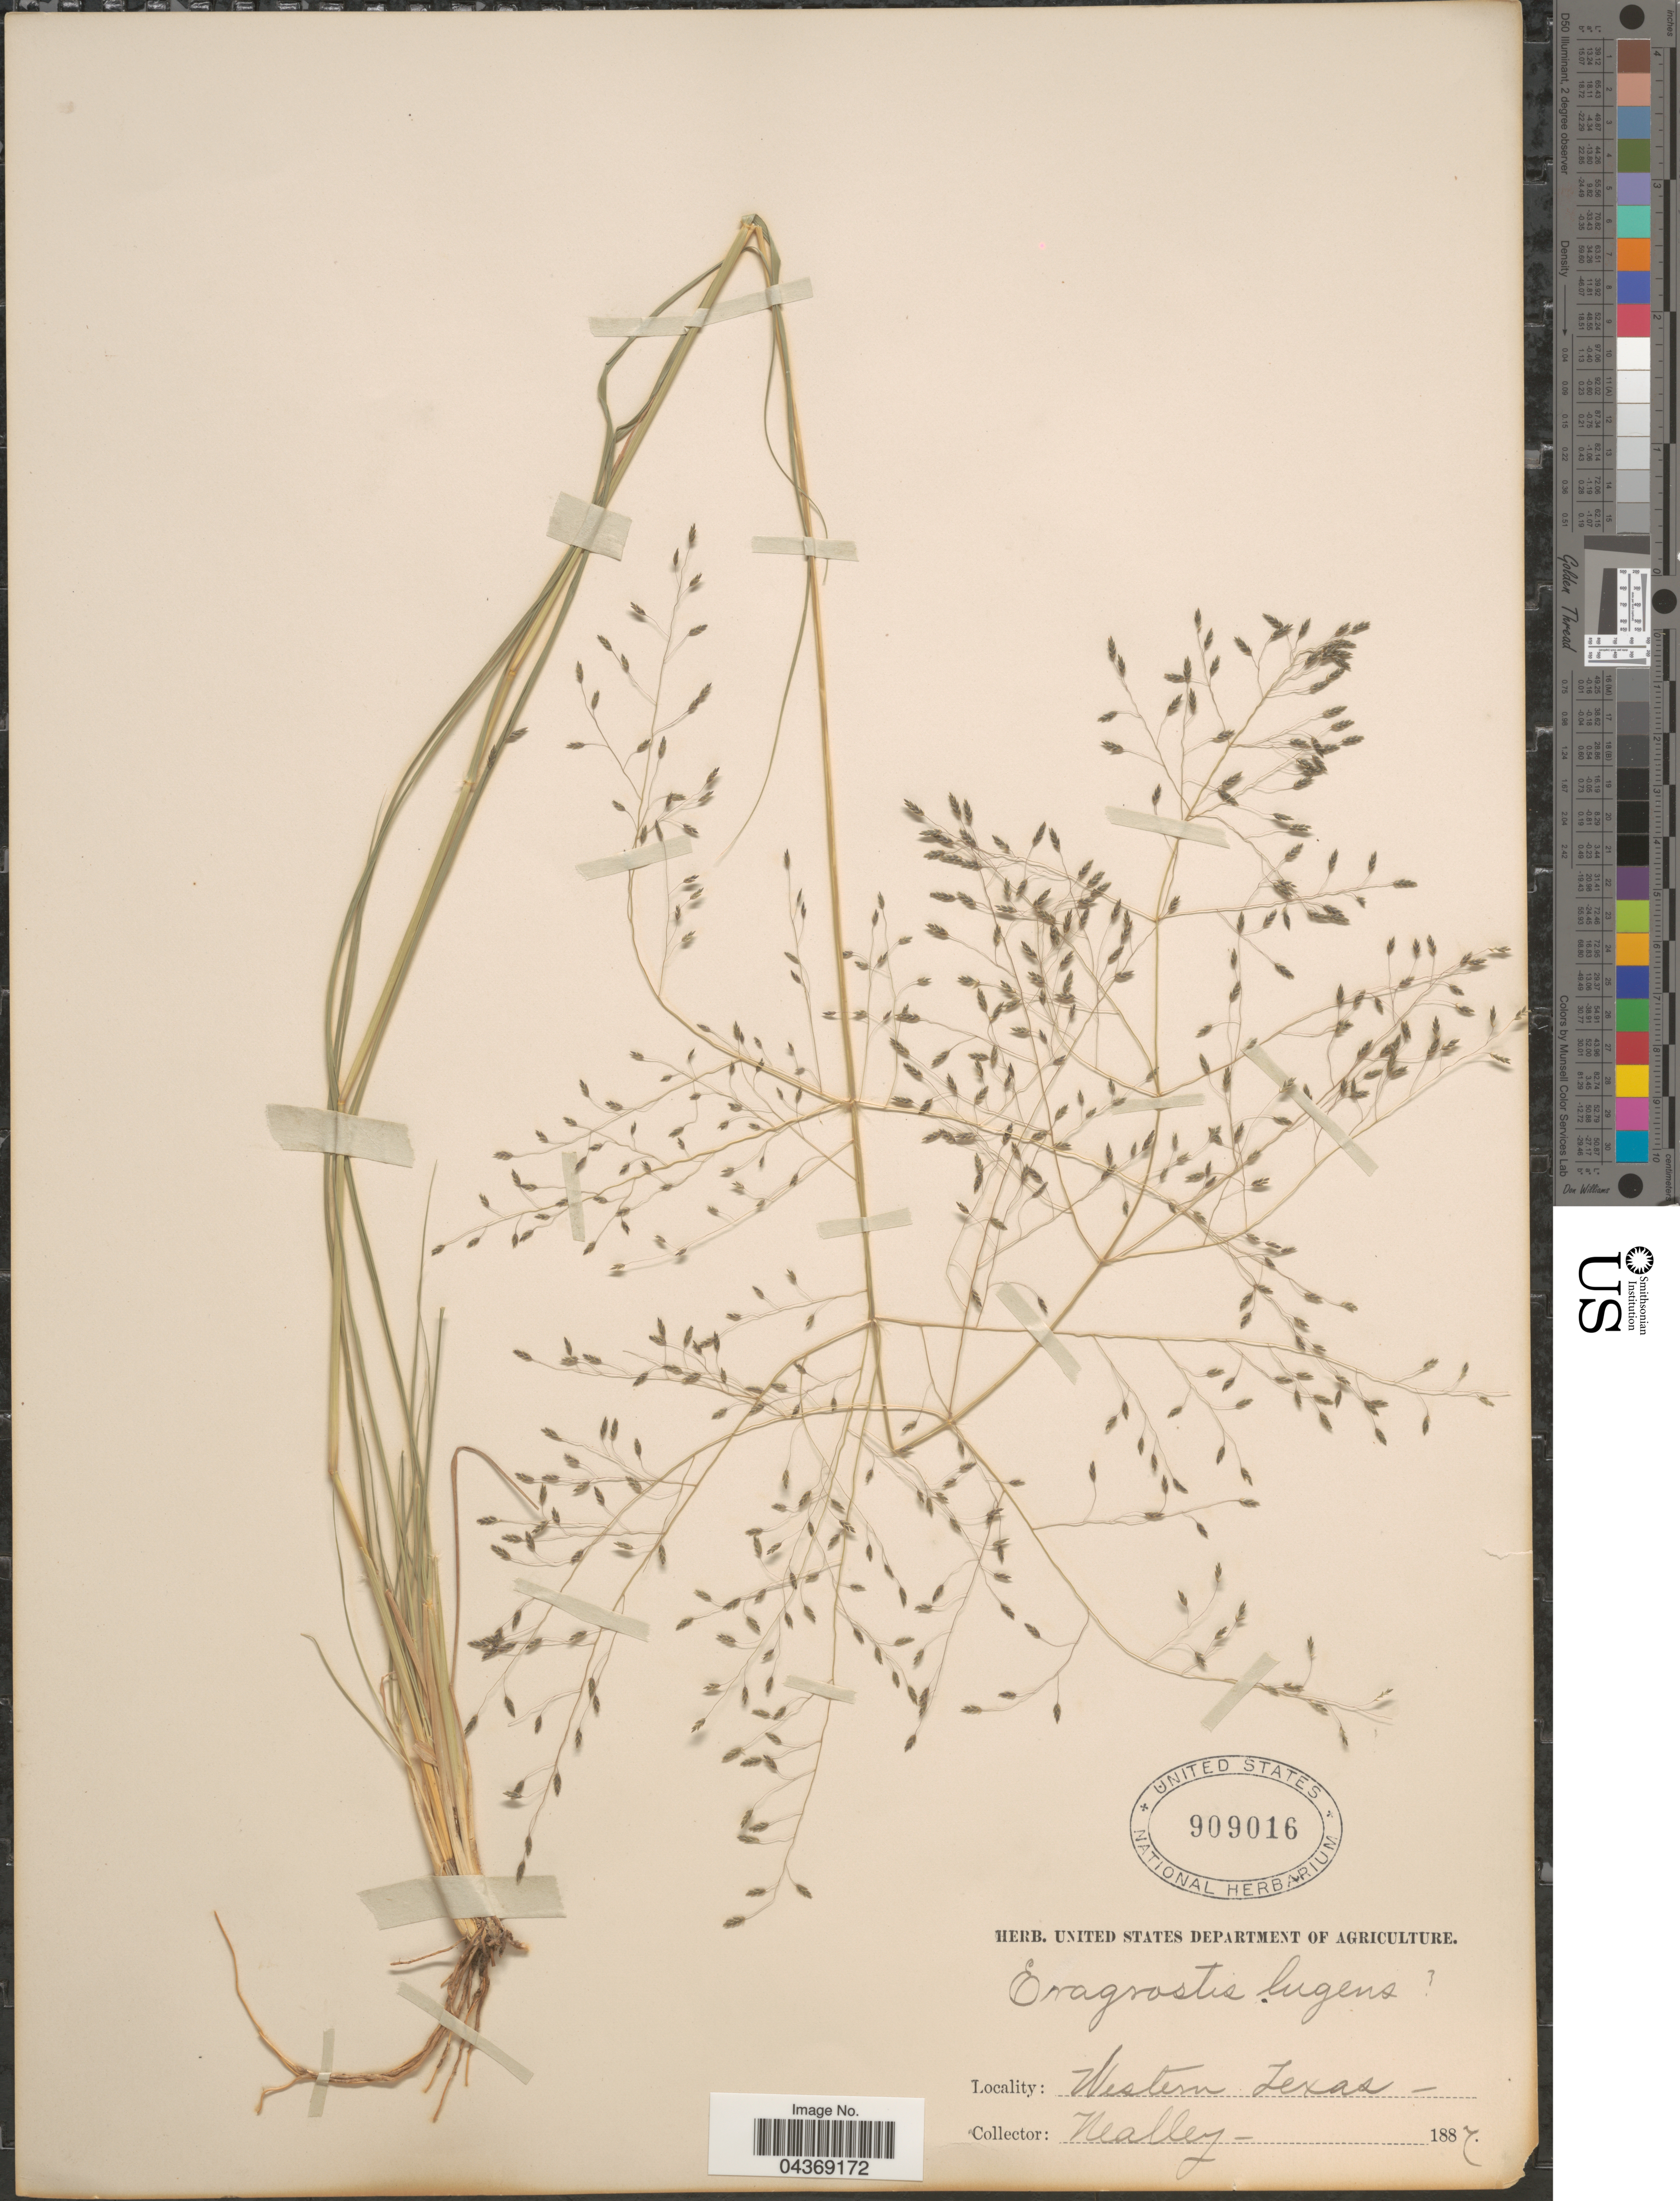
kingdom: Plantae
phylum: Tracheophyta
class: Liliopsida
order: Poales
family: Poaceae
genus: Eragrostis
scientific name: Eragrostis intermedia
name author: Hitchc.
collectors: Nealley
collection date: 1887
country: United States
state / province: Texas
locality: Western Texas.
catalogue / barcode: US 909016